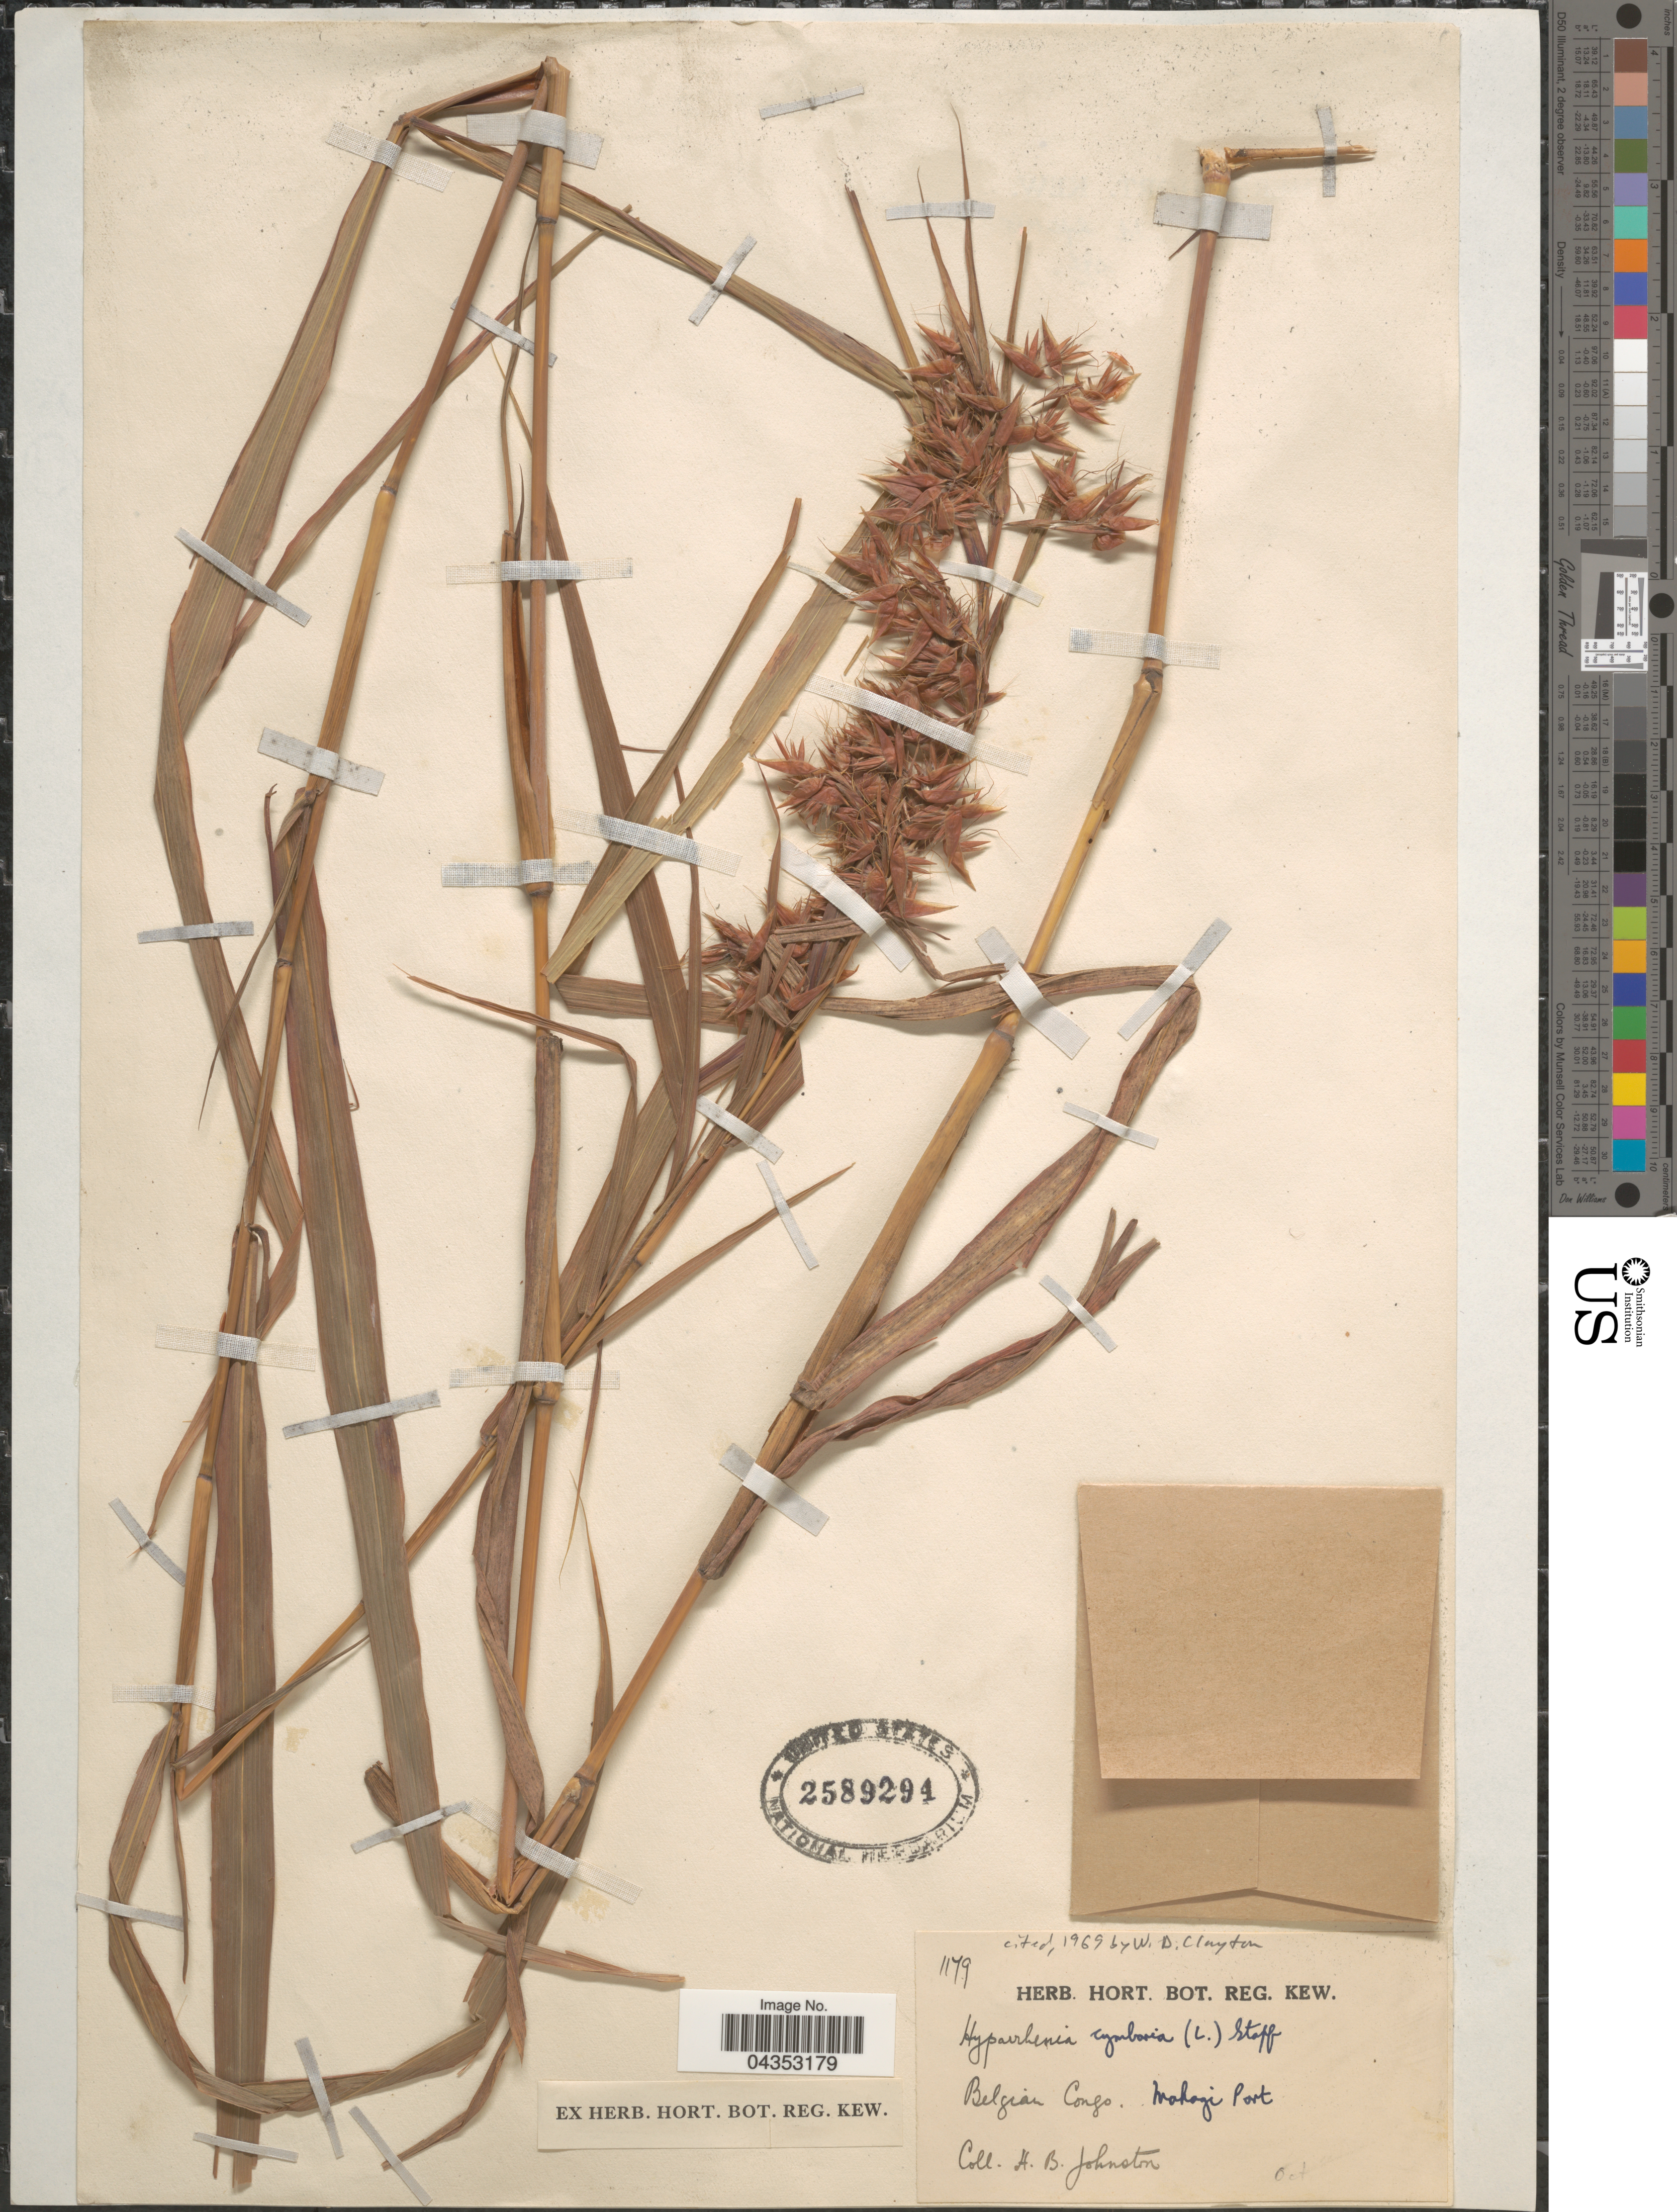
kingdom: Plantae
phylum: Tracheophyta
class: Liliopsida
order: Poales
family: Poaceae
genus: Hyparrhenia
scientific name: Hyparrhenia cymbaria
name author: (L.) Stapf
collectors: H. B. Johnston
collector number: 1179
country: Congo, Democratic Republic of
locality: Belgian Congo. Mahagi Port.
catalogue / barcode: US 2589294